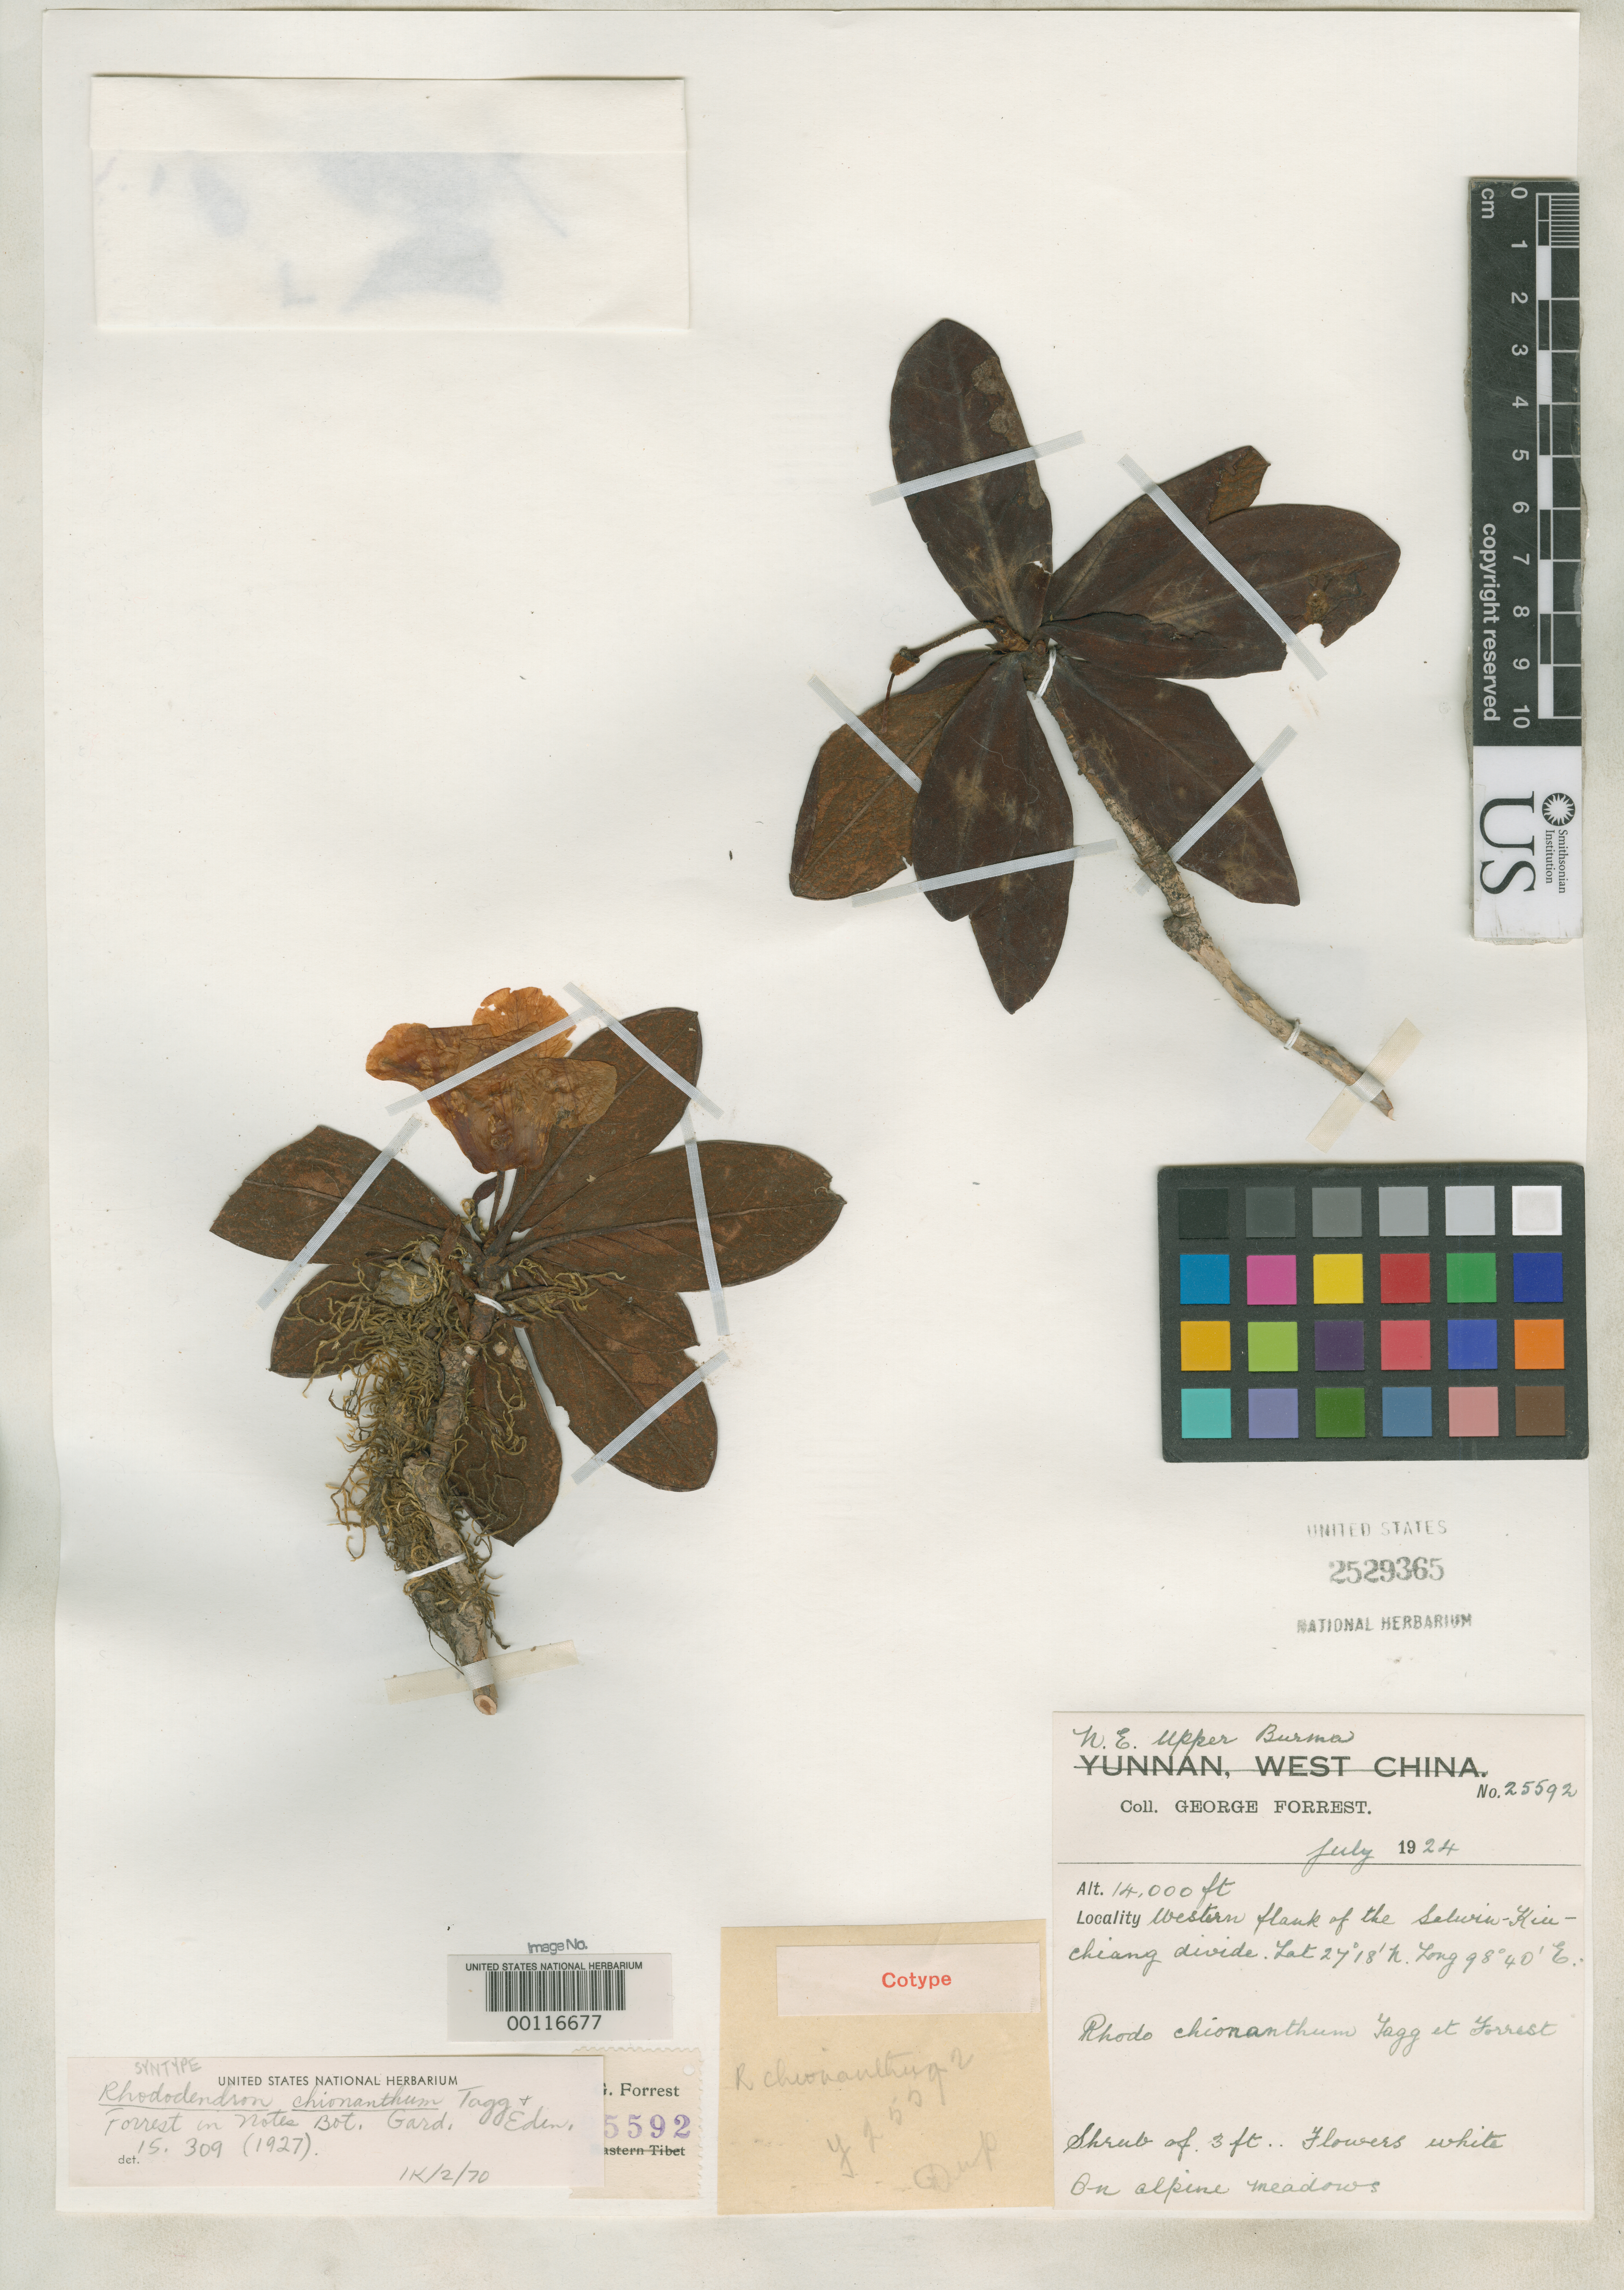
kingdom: Plantae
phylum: Tracheophyta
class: Magnoliopsida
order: Ericales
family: Ericaceae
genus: Rhododendron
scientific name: Rhododendron chionanthum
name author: Tagg & Forrest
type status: Syntype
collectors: G. Forrest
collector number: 25592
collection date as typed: Jul 1924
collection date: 1924-07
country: Myanmar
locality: Salween-Kiuchiang Divide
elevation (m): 4267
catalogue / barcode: US 2529365